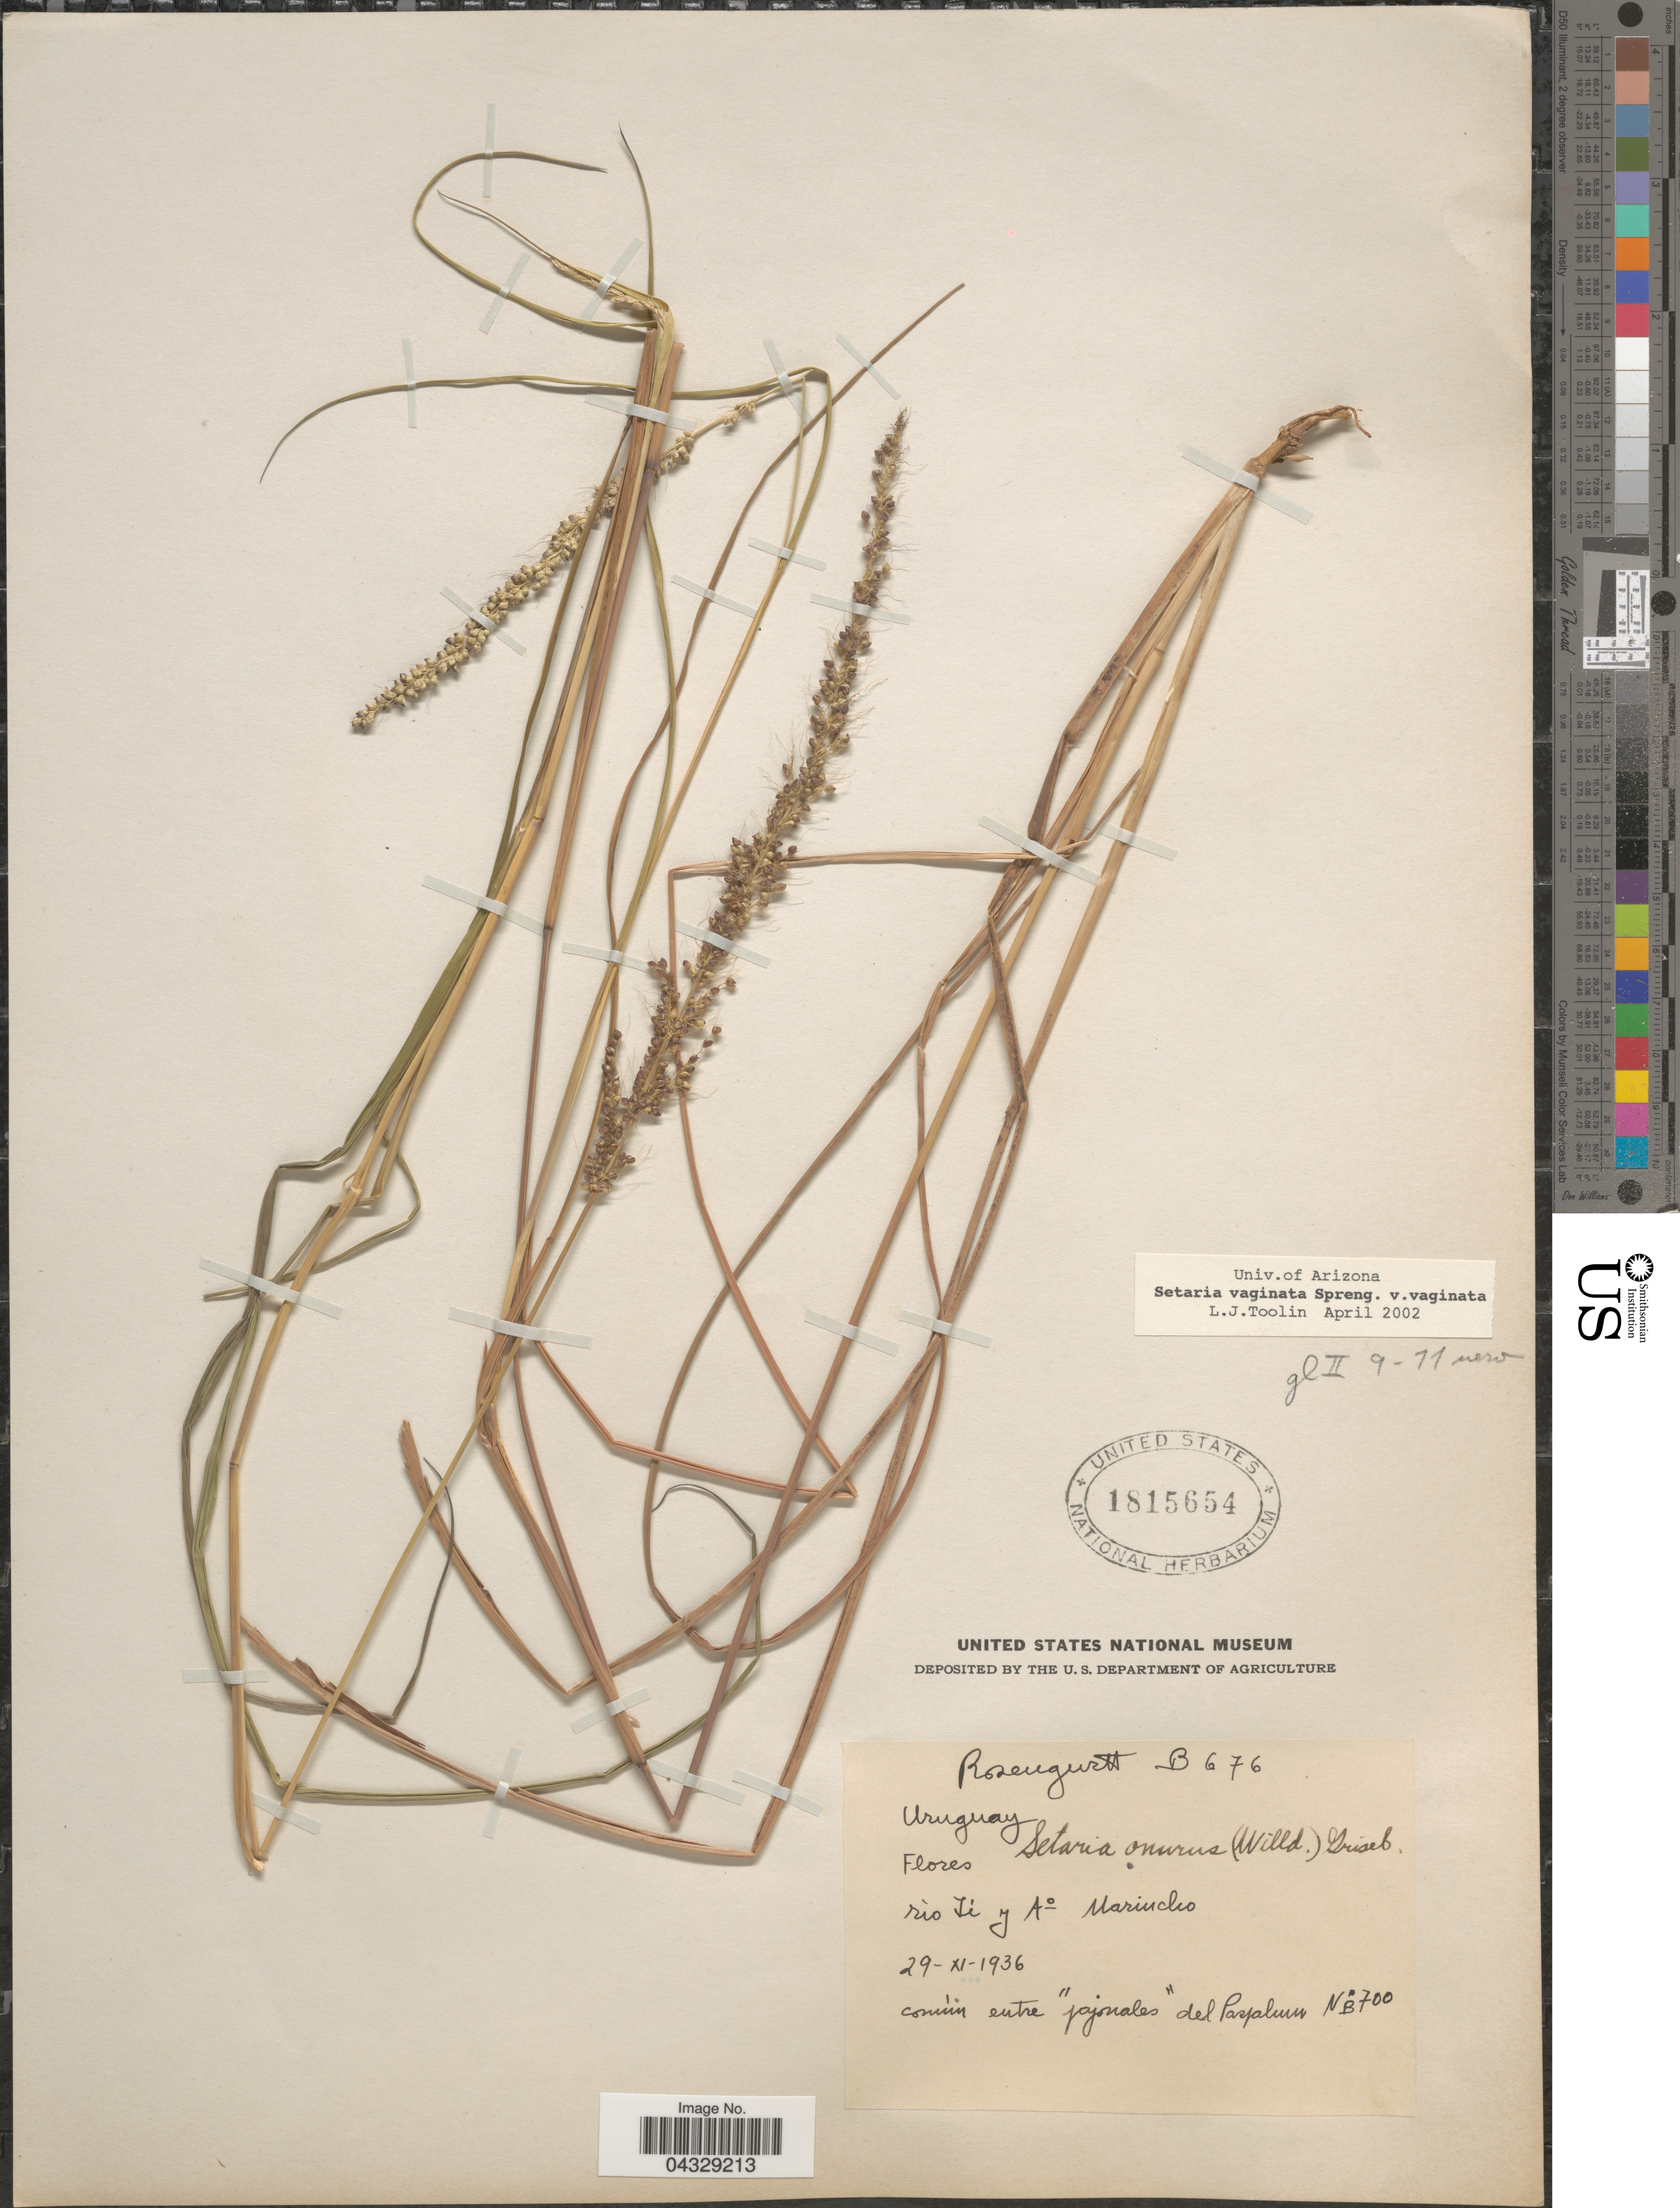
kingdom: Plantae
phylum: Tracheophyta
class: Liliopsida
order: Poales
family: Poaceae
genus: Setaria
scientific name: Setaria vaginata var. vaginata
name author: C.K. Spreng.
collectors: Rosengurtt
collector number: B676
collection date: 1936-11-29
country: Uruguay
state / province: Flores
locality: Río Yí y Ao Marincho.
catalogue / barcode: US 1815654